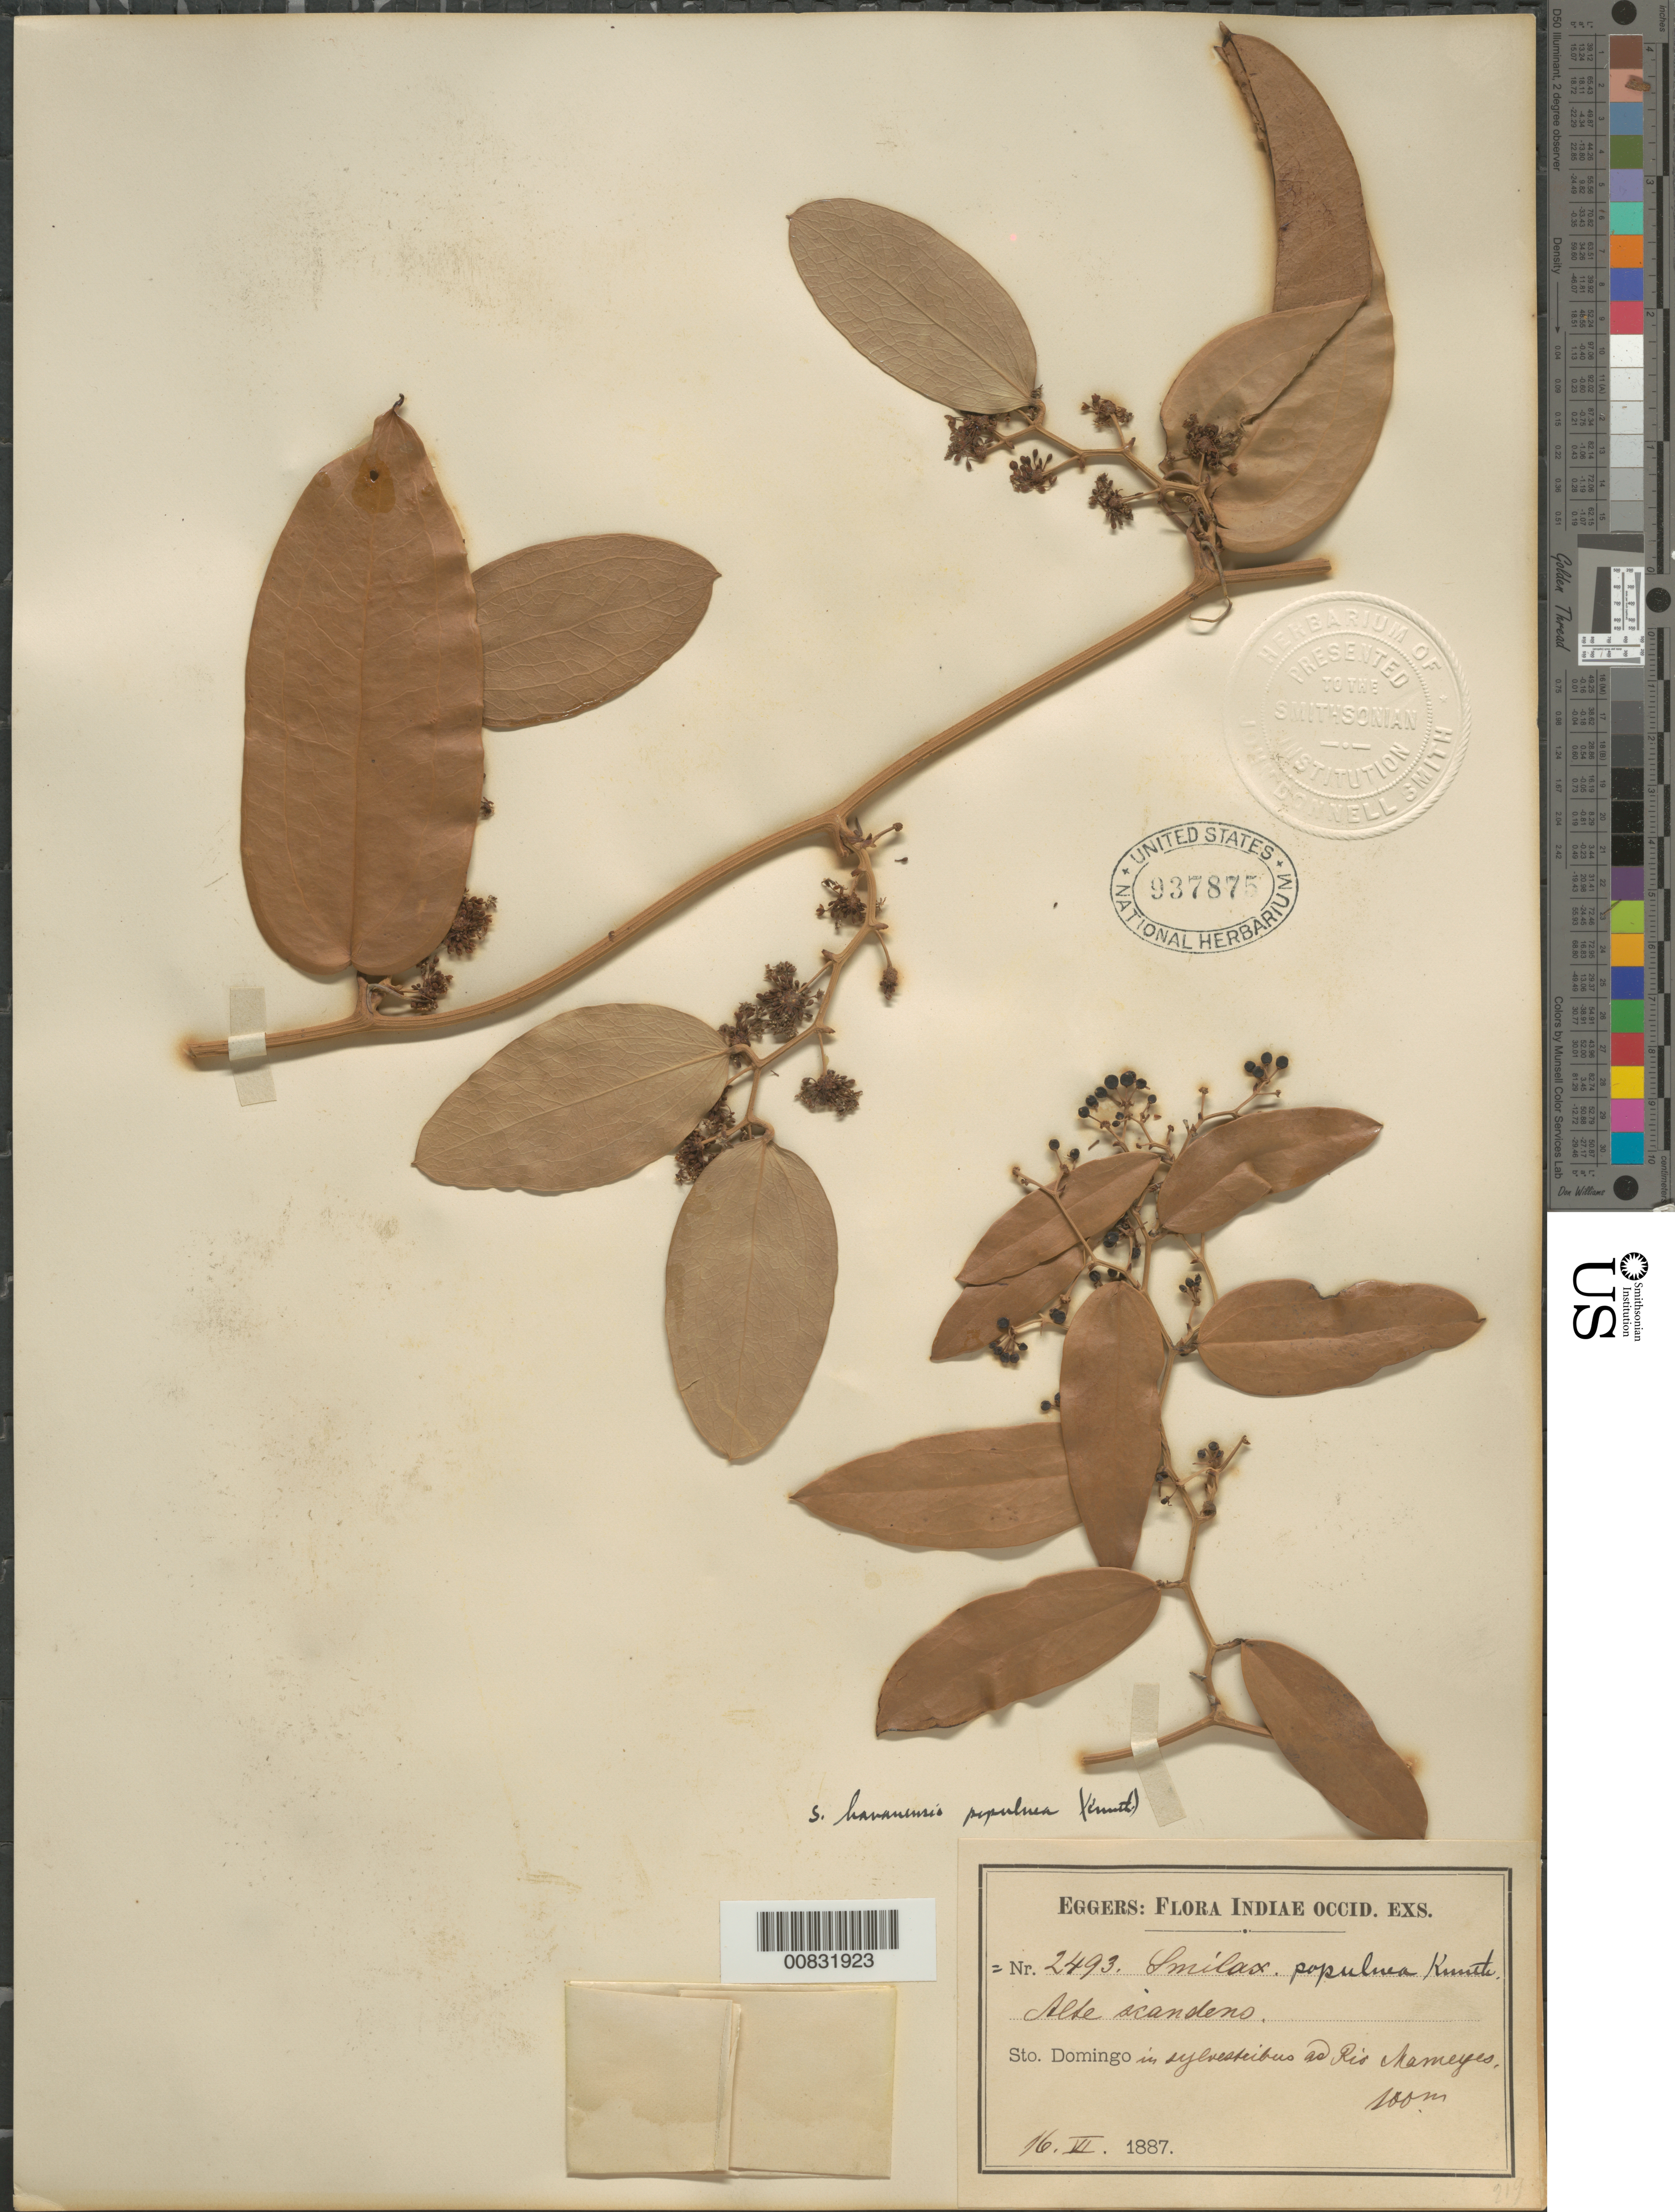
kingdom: Plantae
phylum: Tracheophyta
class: Liliopsida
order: Liliales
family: Smilacaceae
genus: Smilax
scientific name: Smilax populnea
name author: Kunth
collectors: H. F. A. von Eggers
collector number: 2493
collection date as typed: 16 Jun 1887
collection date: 1887-06-16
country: Dominican Republic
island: Hispaniola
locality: Sto. Domingo at Río Mameyes.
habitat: In sylvestribus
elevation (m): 100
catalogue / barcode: US 937875